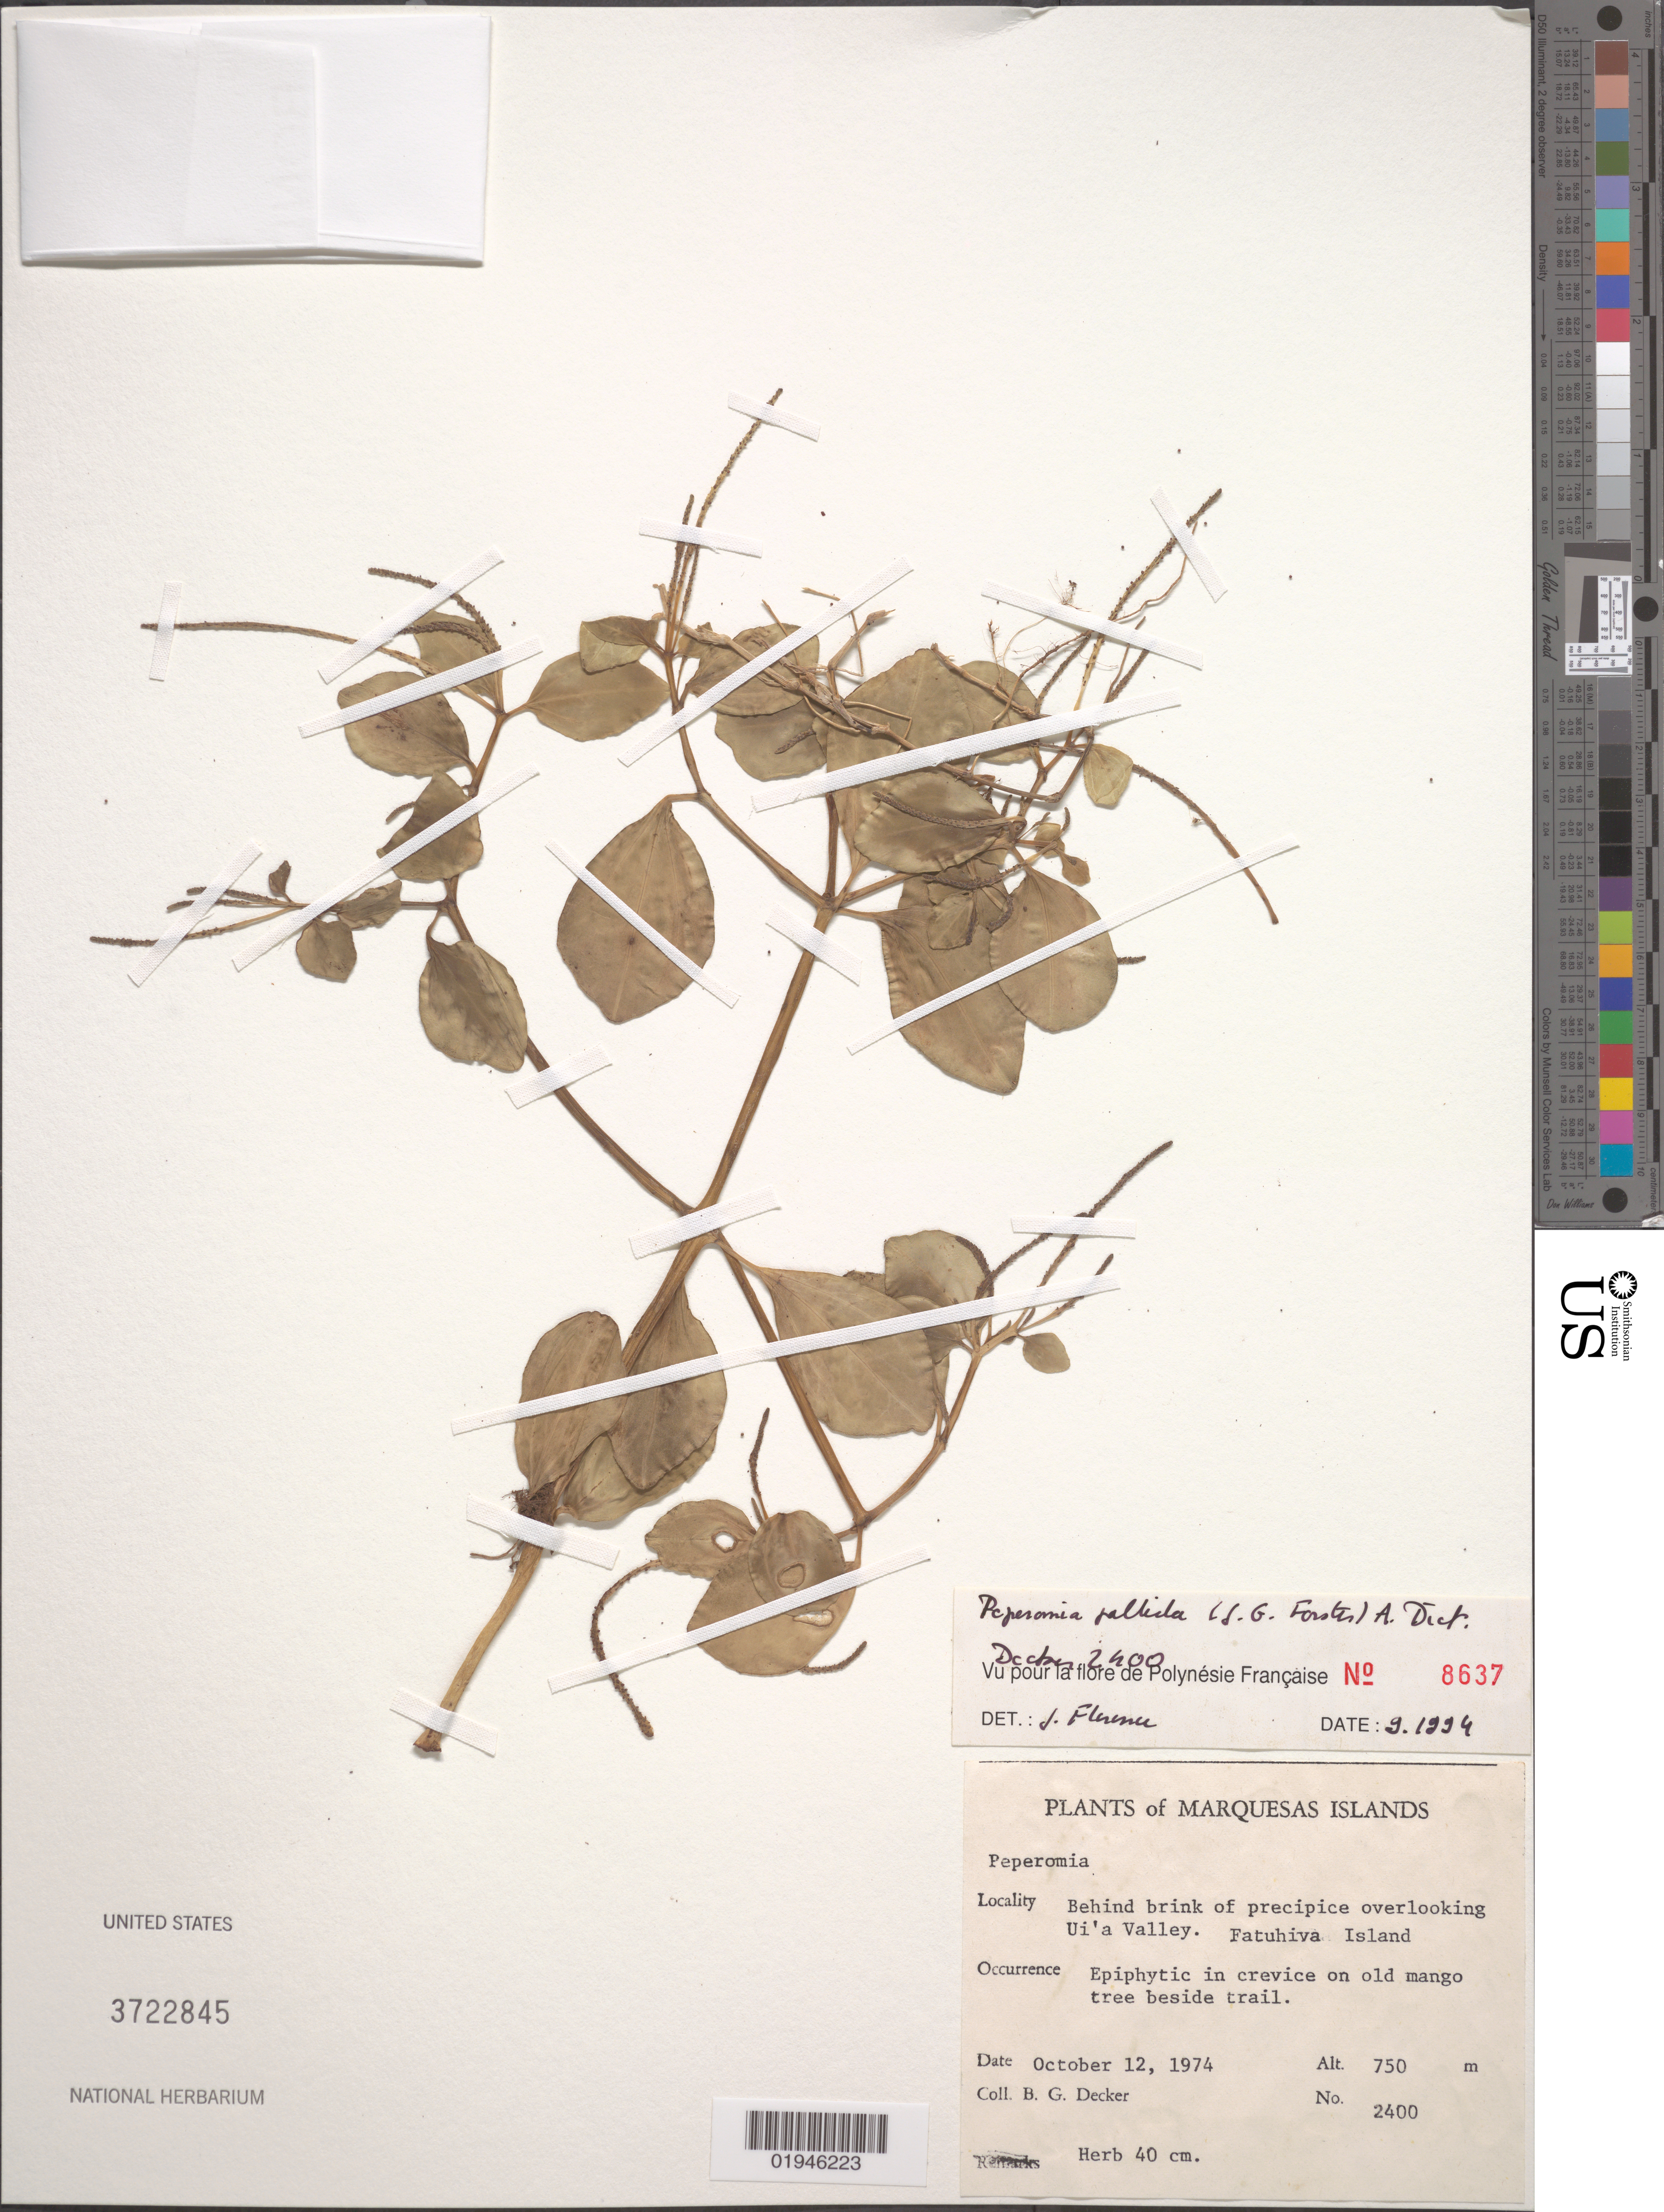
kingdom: Plantae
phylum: Tracheophyta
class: Magnoliopsida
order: Piperales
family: Piperaceae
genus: Peperomia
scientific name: Peperomia pallida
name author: (G. Forst.) Dietr.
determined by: Florence, J.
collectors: B. G. Decker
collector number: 2400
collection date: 1974-10-12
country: French Polynesia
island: Fatu Hiva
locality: behind brink of precipice overlooking Ui'a Valley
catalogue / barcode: US 3722845